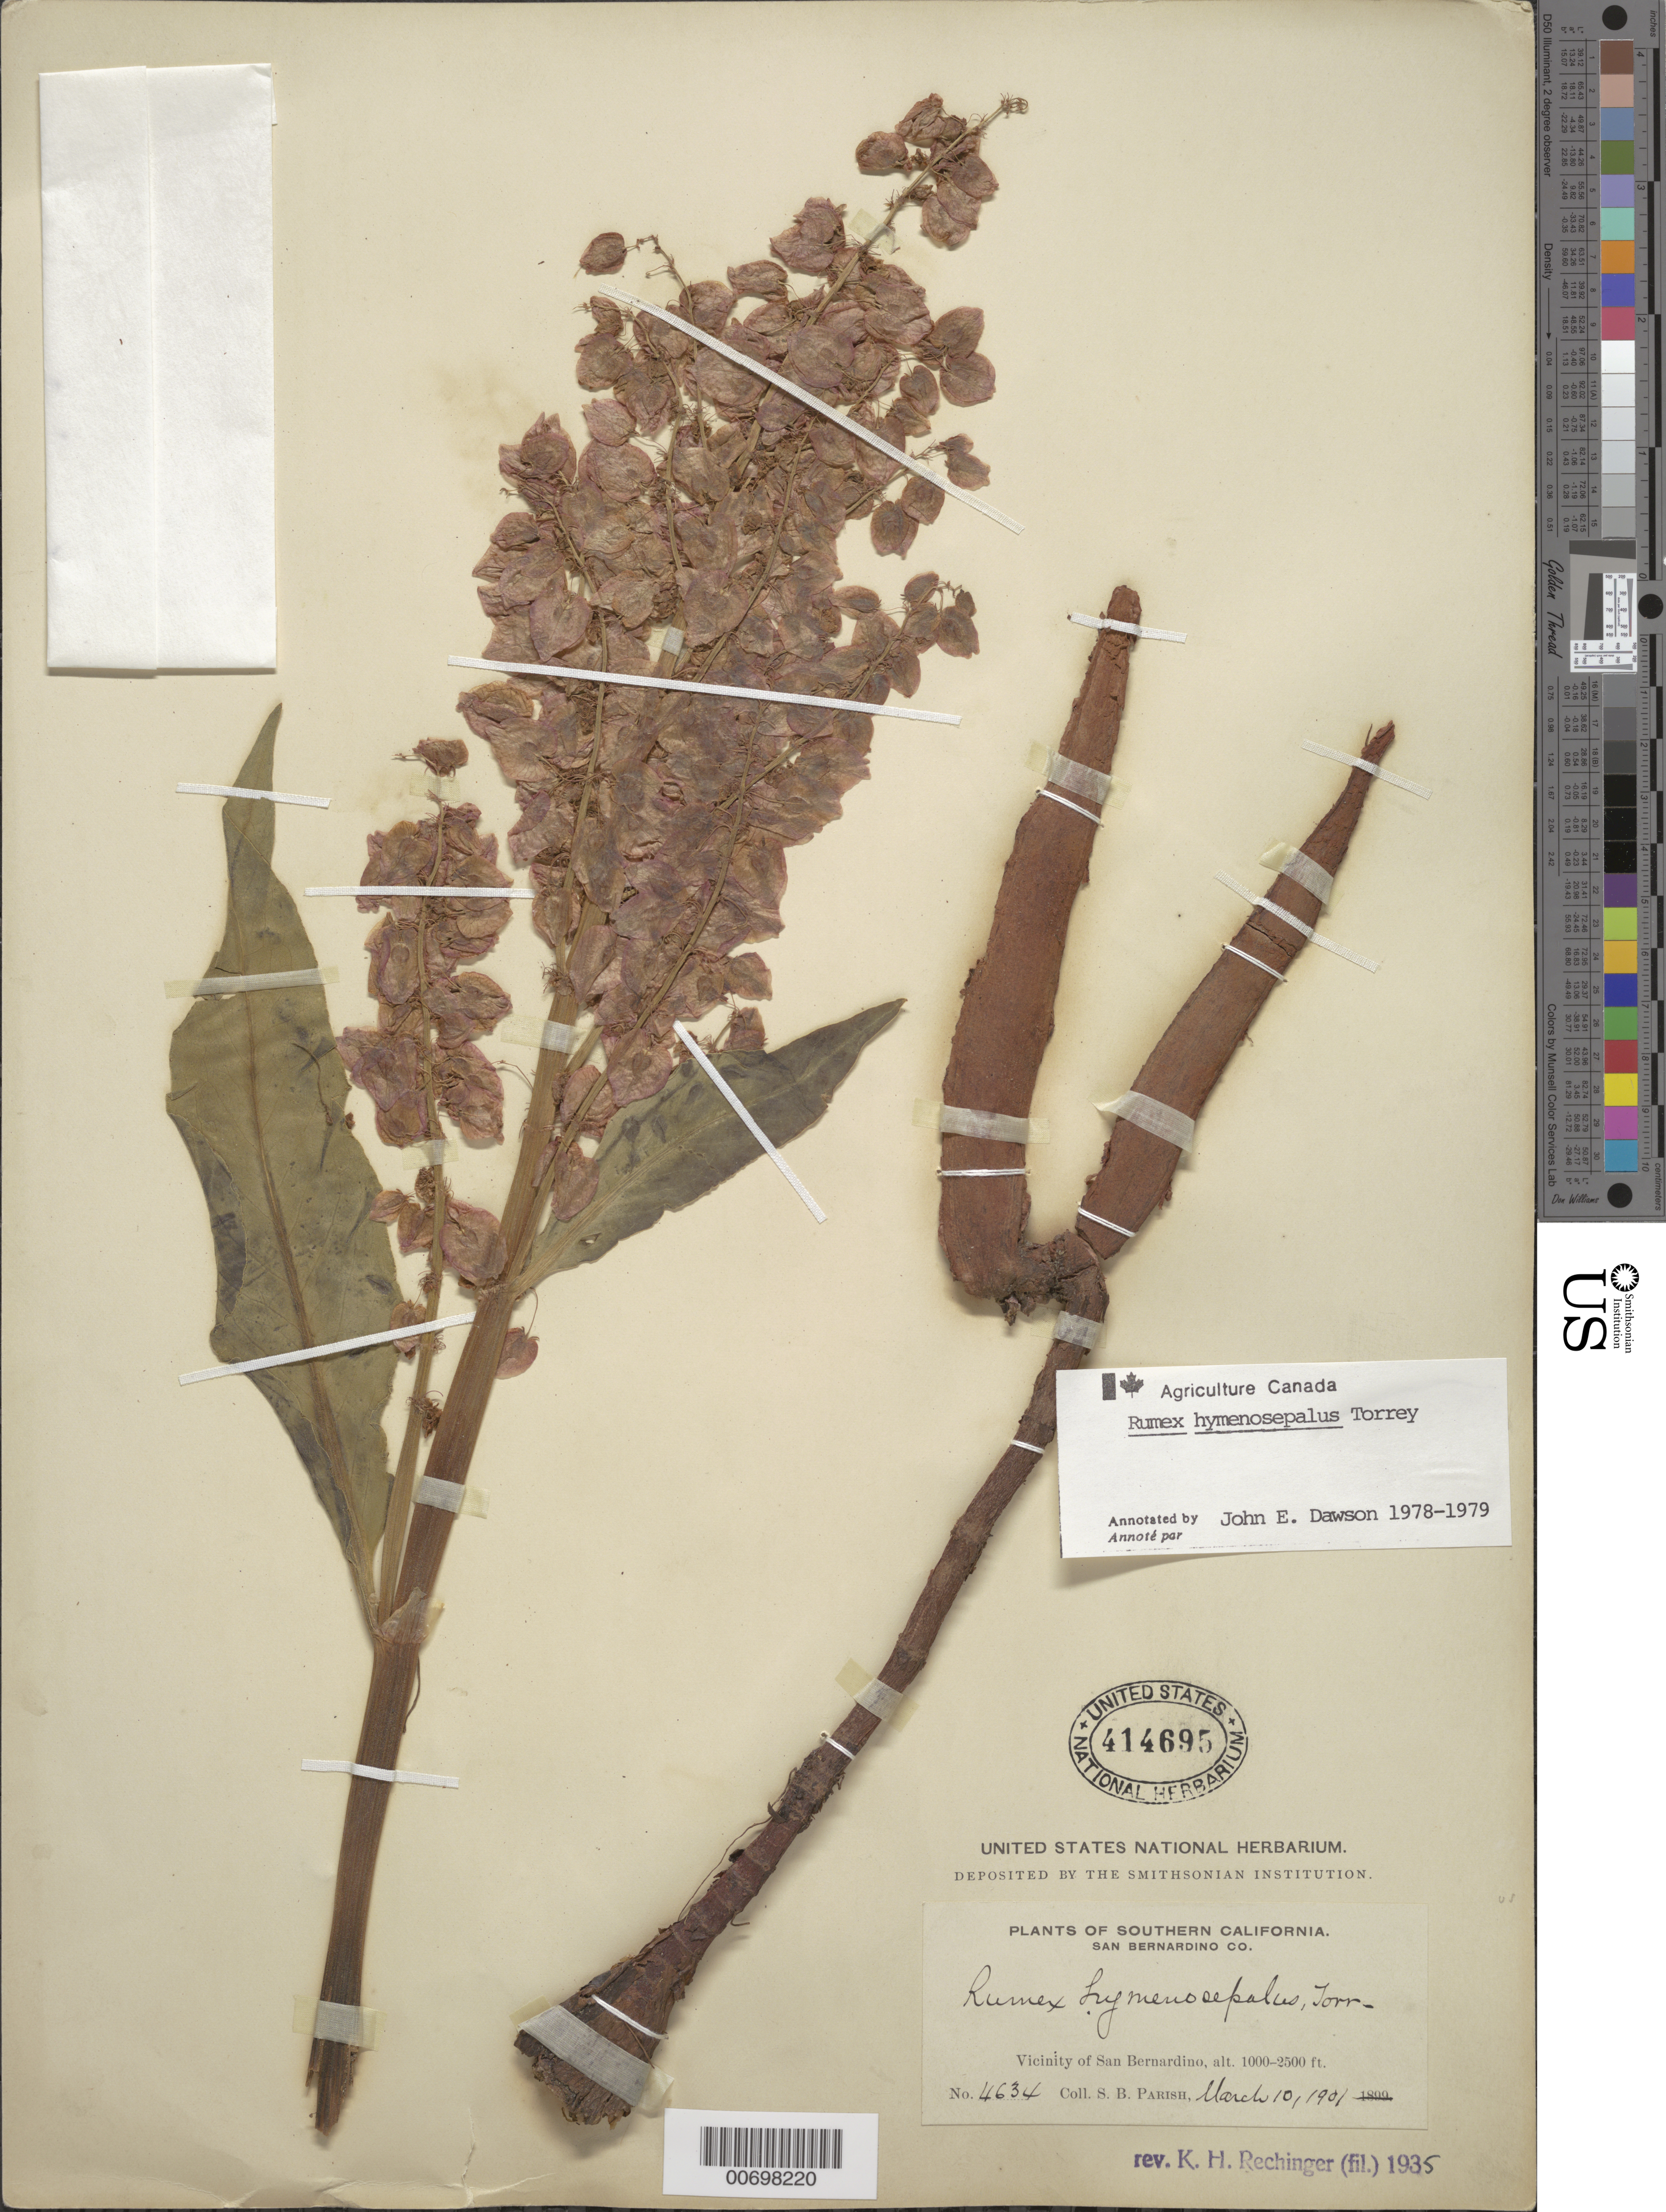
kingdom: Plantae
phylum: Tracheophyta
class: Magnoliopsida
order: Caryophyllales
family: Polygonaceae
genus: Rumex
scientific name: Rumex hymenosepalus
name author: Torr.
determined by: Dawson, J. E.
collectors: S. B. Parish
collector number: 4634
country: United States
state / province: California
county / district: San Bernardino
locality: Vicinity of San Bernardino.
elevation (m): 305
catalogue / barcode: US 414695